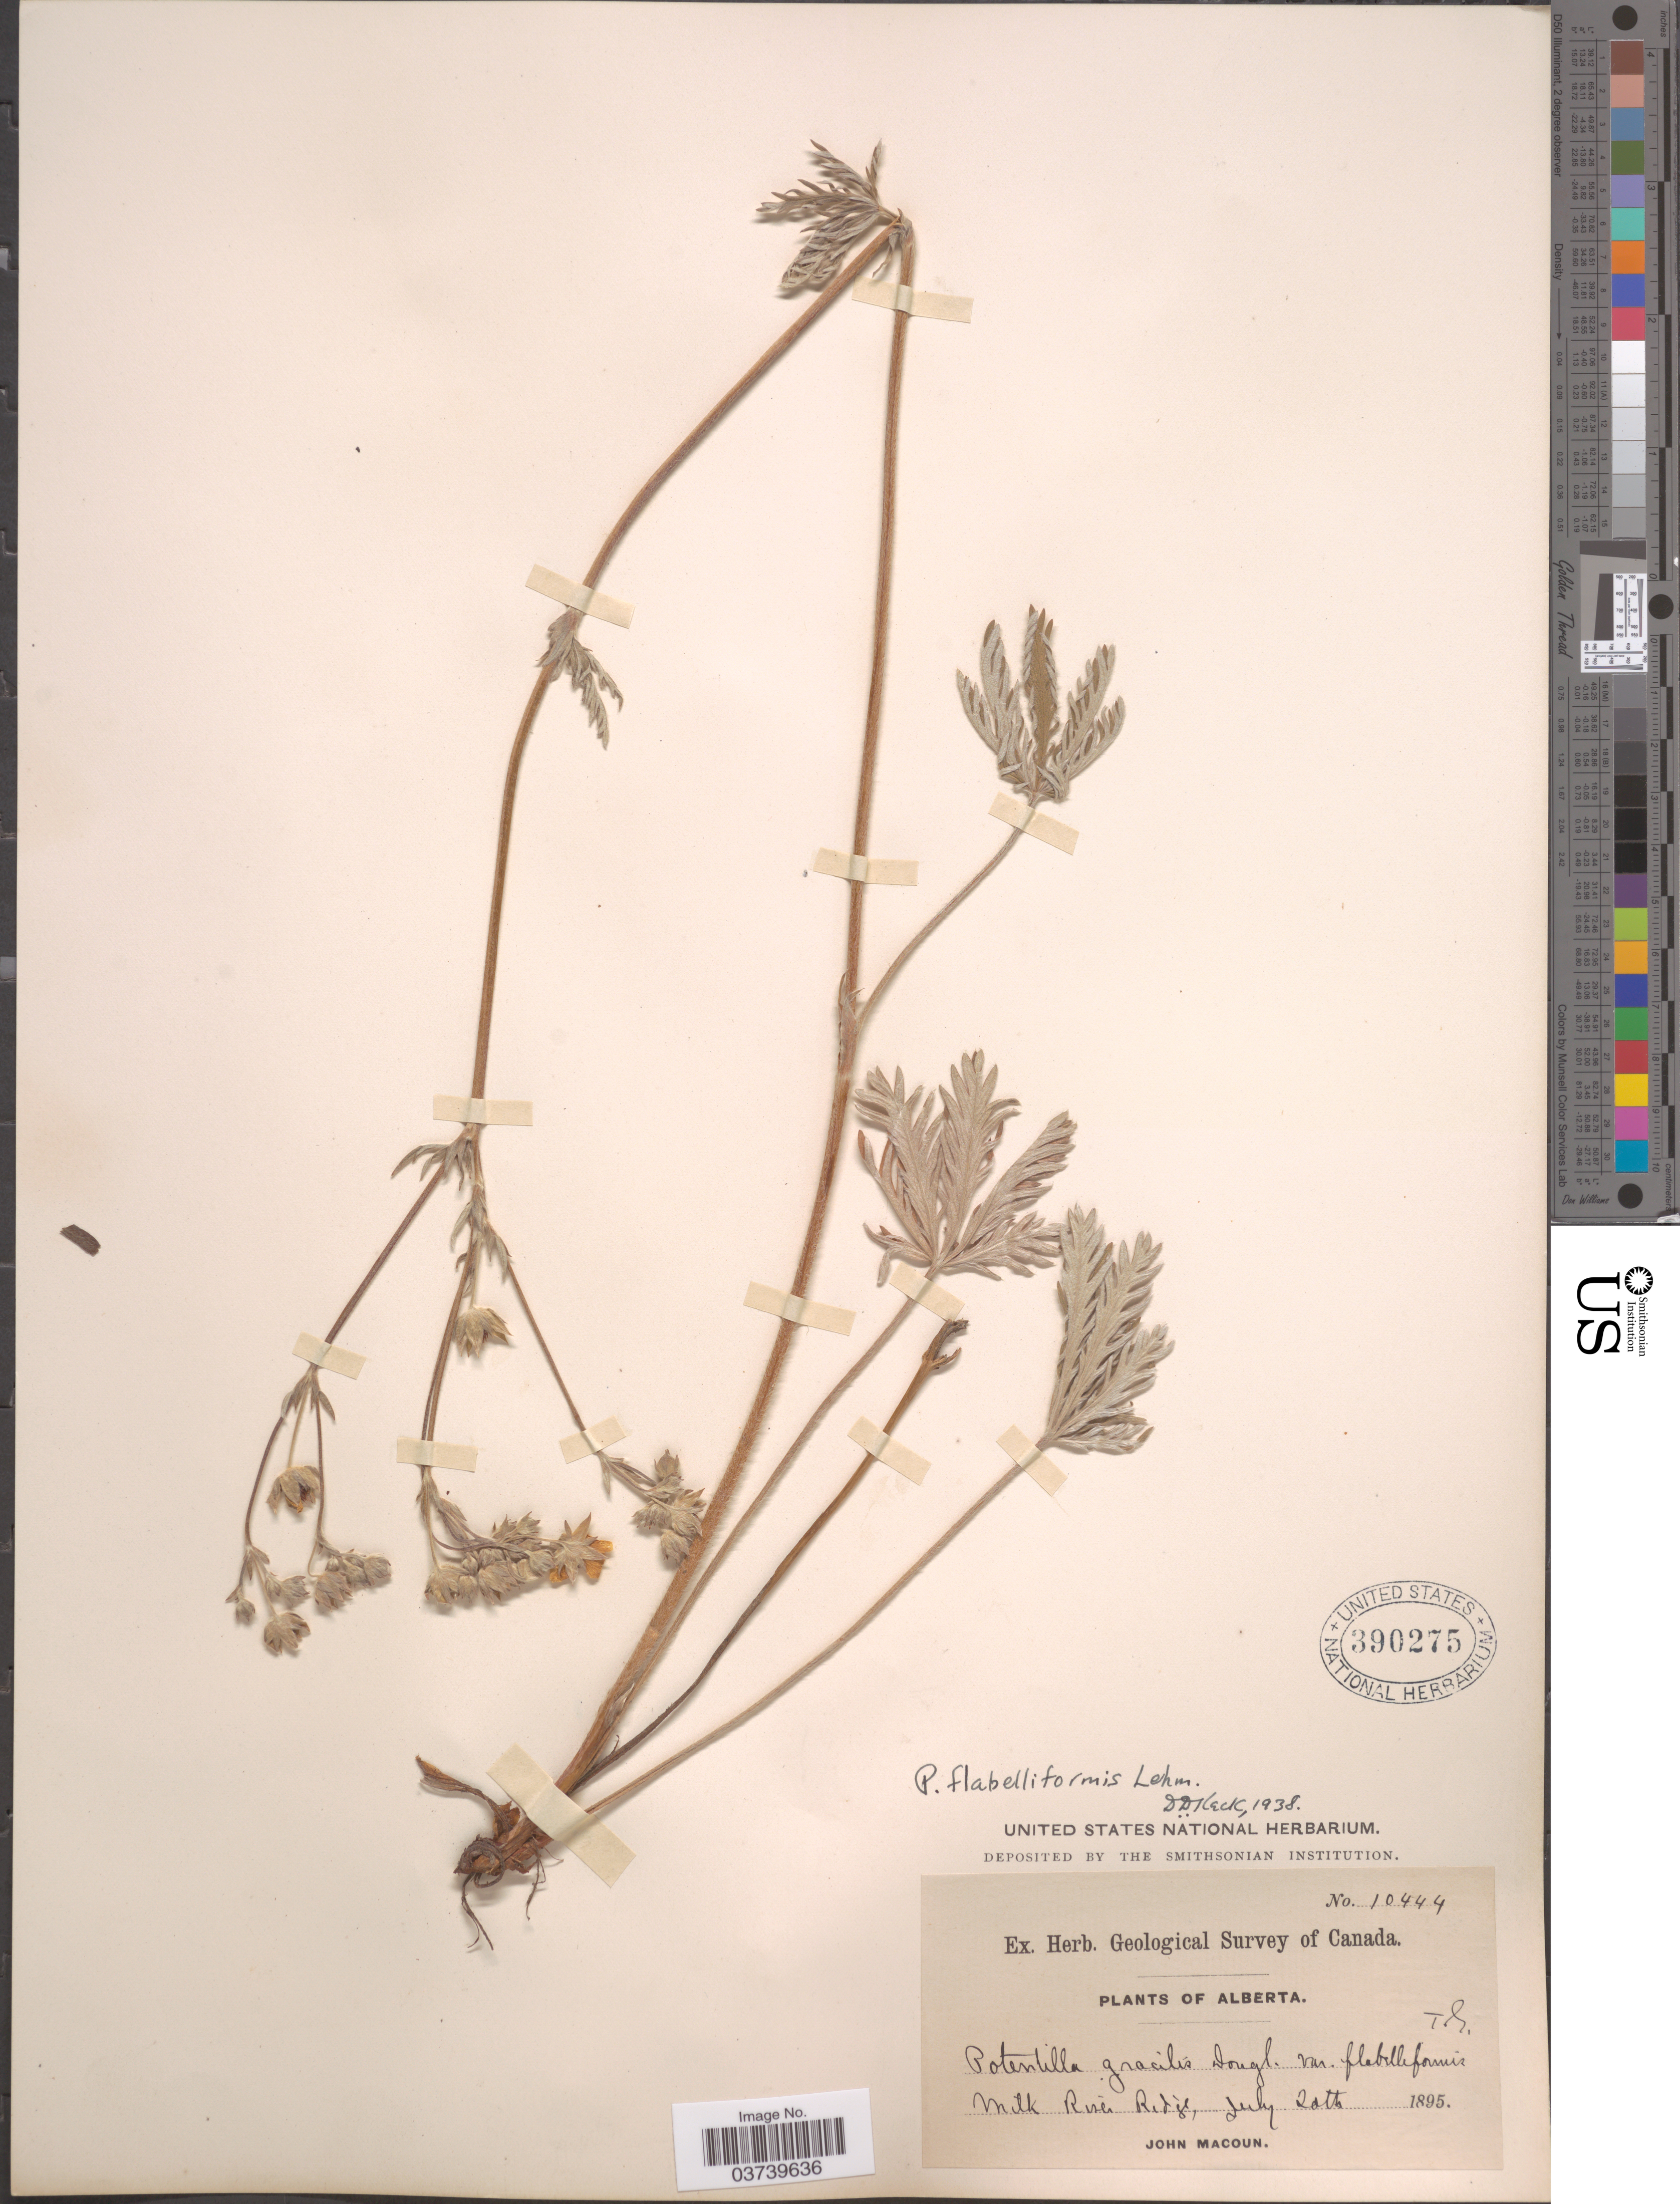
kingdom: Plantae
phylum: Tracheophyta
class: Magnoliopsida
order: Rosales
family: Rosaceae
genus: Potentilla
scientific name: Potentilla gracilis var. flabelliformis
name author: (Lehm.) Nutt.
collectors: J. Macoun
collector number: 10444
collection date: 1895-07-20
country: Canada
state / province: Alberta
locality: Milk River Ridge.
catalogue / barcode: US 390275